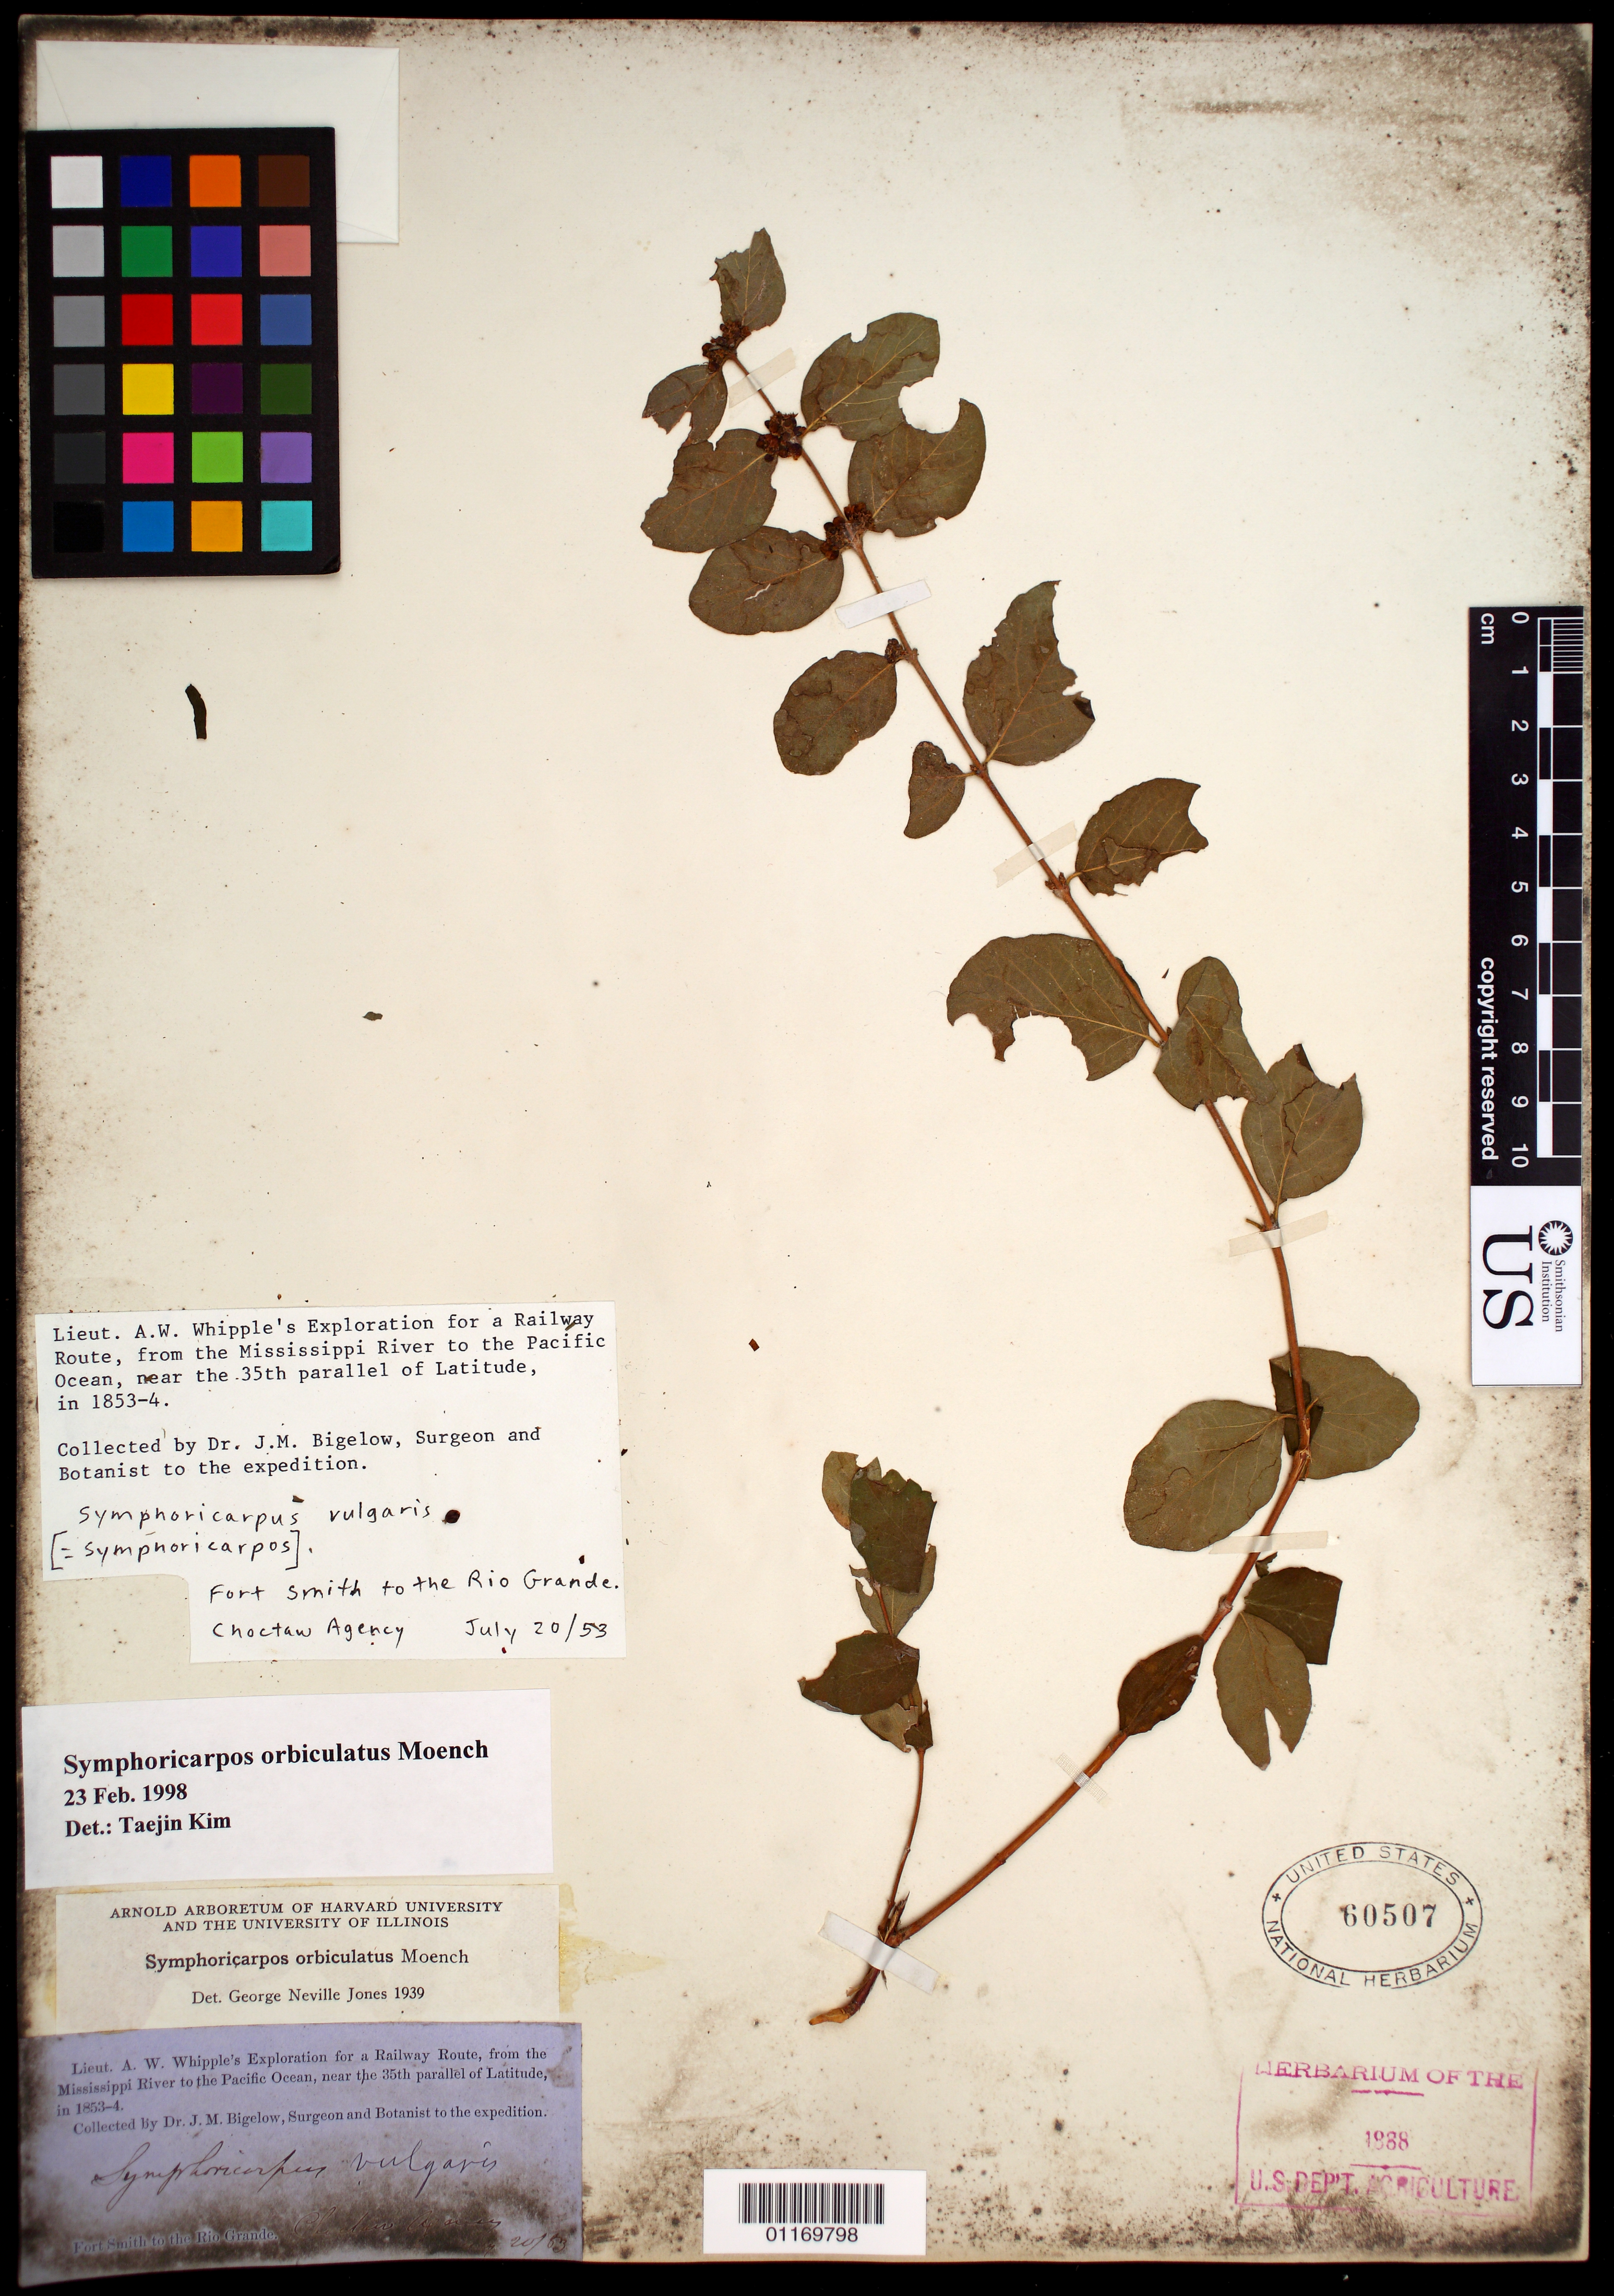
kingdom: Plantae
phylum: Tracheophyta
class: Magnoliopsida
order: Dipsacales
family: Caprifoliaceae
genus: Symphoricarpos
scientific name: Symphoricarpos orbiculatus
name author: Moench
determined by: Kim, T.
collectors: J. M. Bigelow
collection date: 1853-07-20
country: United States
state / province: Oklahoma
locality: Choctaw Agency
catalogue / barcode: US 60507